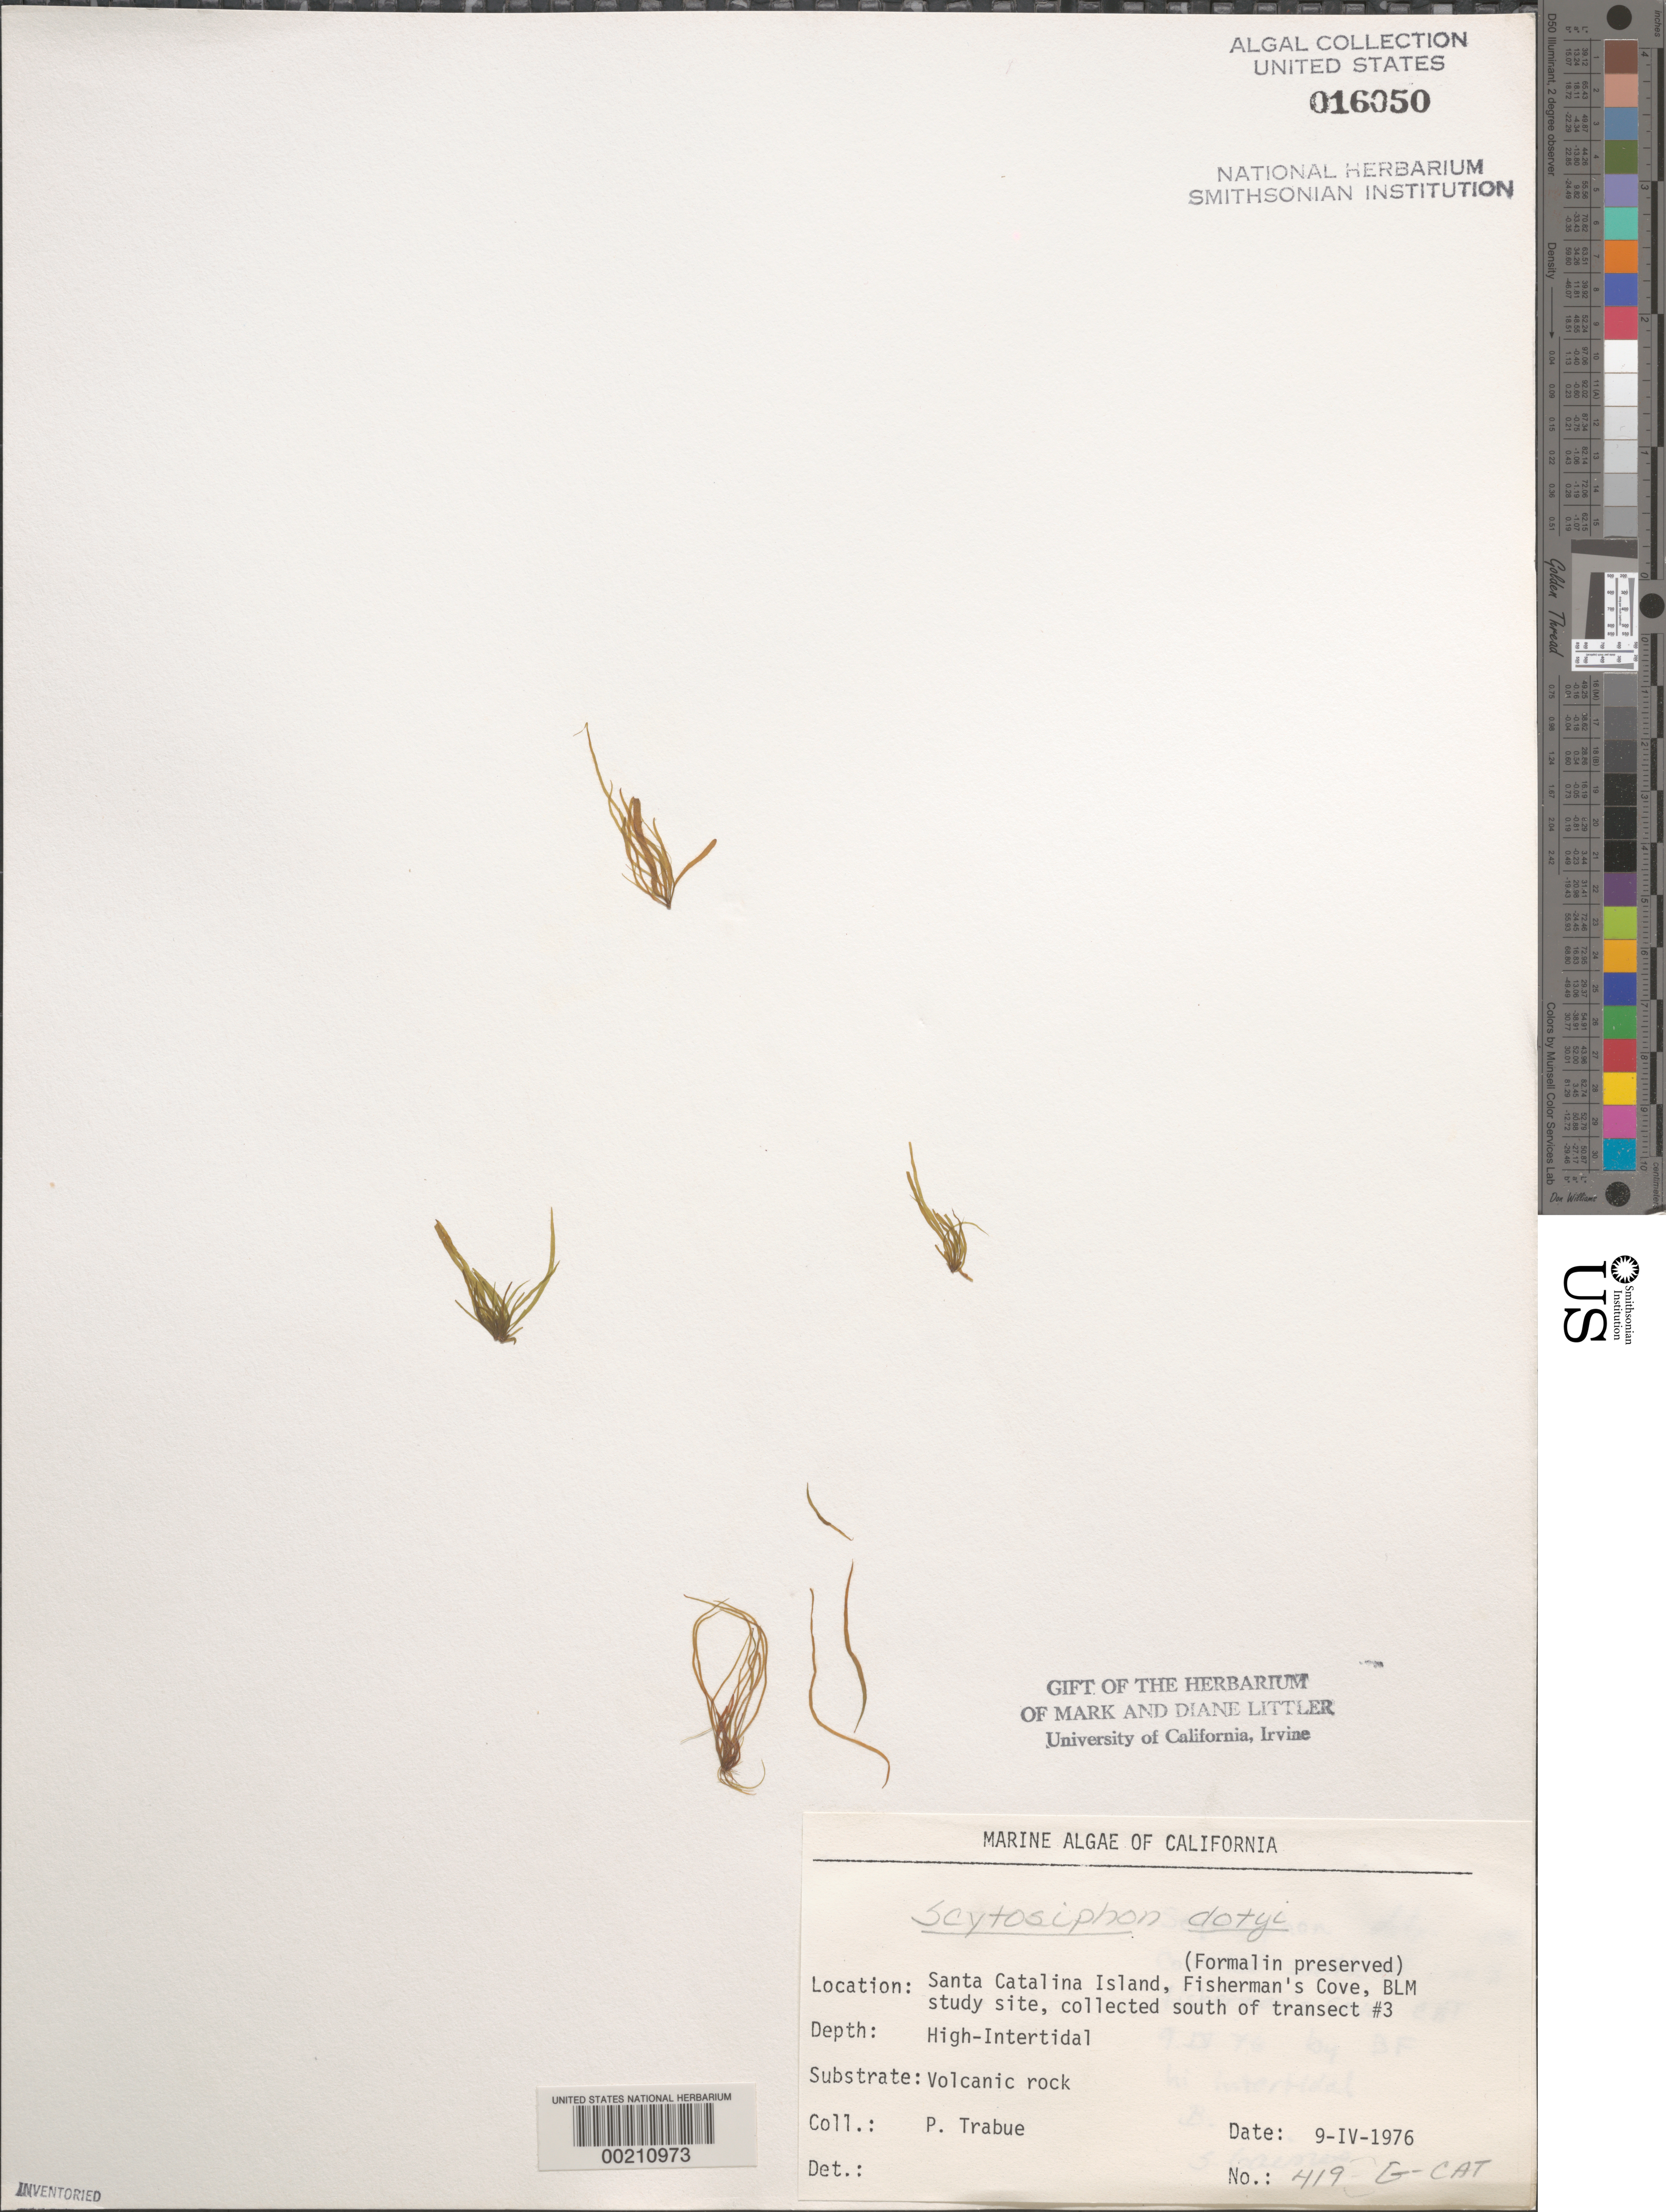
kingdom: Chromista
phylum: Ochrophyta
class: Phaeophyceae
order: Scytosiphonales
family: Scytosiphonaceae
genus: Scytosiphon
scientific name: Scytosiphon dotyi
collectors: P. J. Trabue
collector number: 419g-cat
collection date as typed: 09 Apr 1976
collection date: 1976-04-09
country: United States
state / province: California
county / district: Los Angeles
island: Santa Catalina Island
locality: Fishermen Cove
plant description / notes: BLM-SOCALBIGHT Rocky Intertidal Survey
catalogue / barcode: US 16050